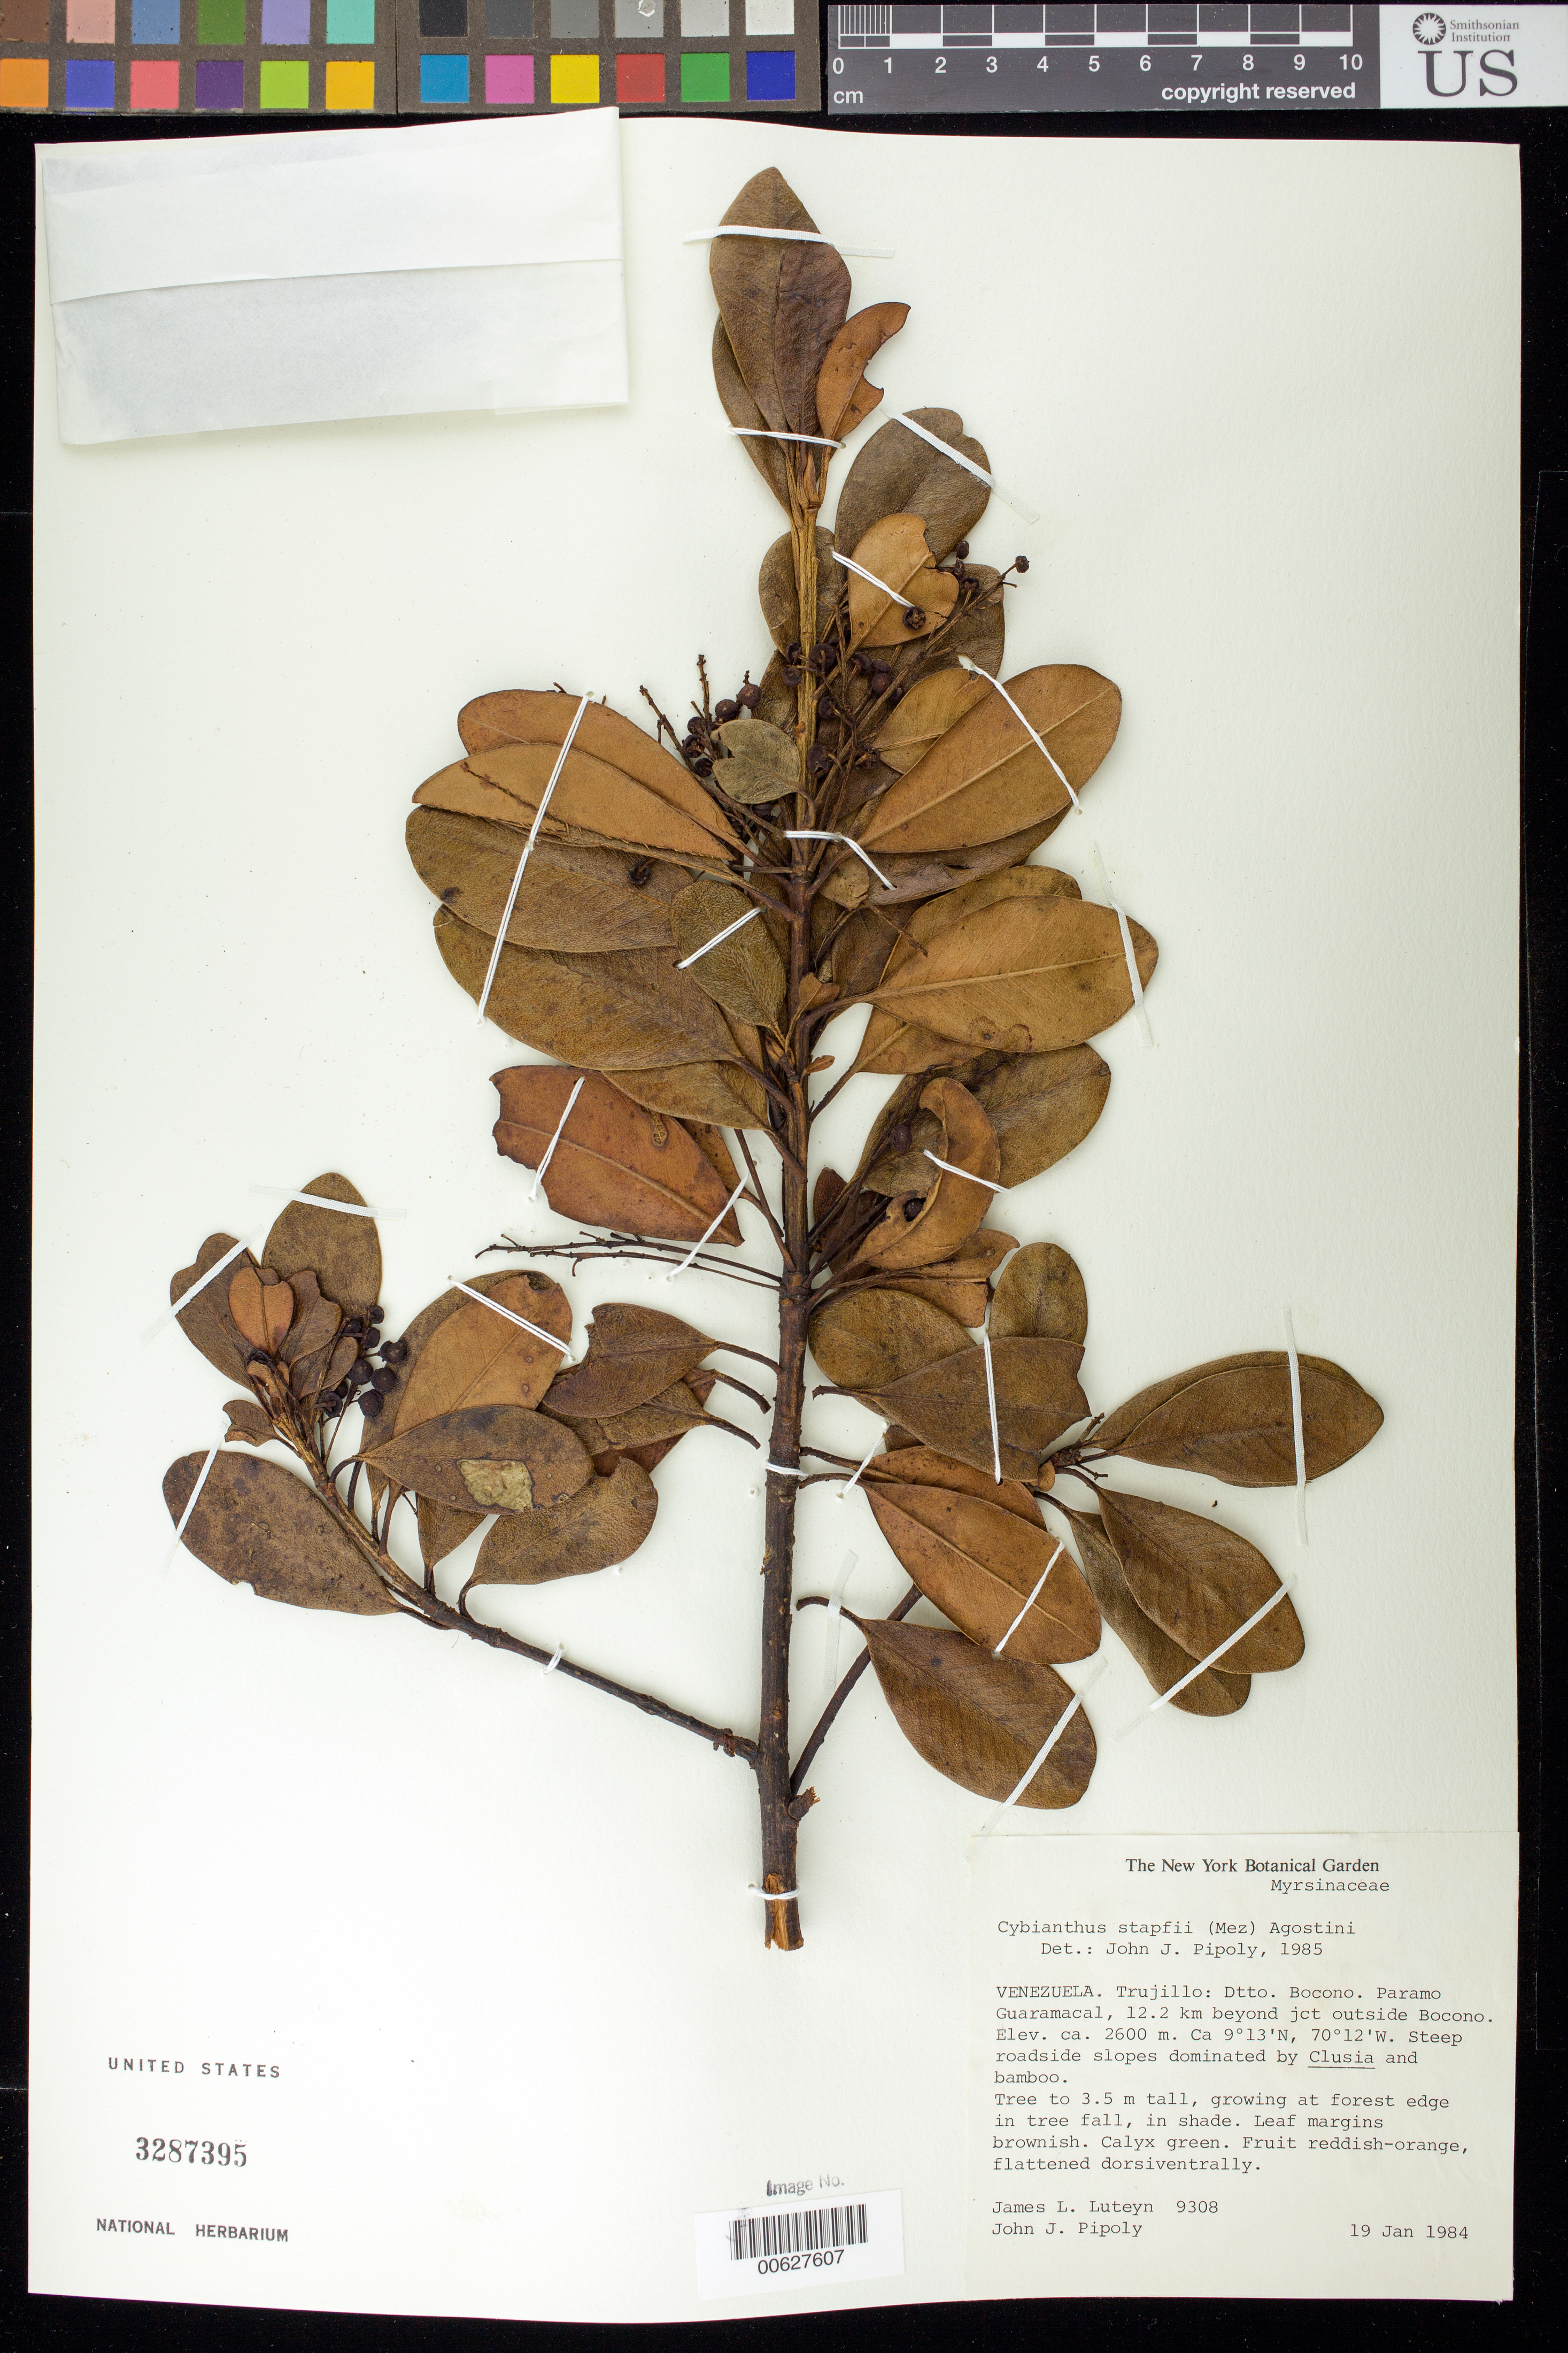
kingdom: Plantae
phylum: Tracheophyta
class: Magnoliopsida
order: Ericales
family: Primulaceae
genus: Cybianthus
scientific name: Cybianthus stapfii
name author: (Mez) G. Agostini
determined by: Pipoly, J. J., III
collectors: J. L. Luteyn & J. J. Pipoly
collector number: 9308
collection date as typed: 19 Jan 1984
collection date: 1984-01-19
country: Venezuela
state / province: Trujillo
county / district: Boconó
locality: Páramo de Guaramacal, 12.2 km beyond jct outside of Boconó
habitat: Steep roadside slopes dominated by Clusia and bamboo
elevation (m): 2600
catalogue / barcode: US 3287395